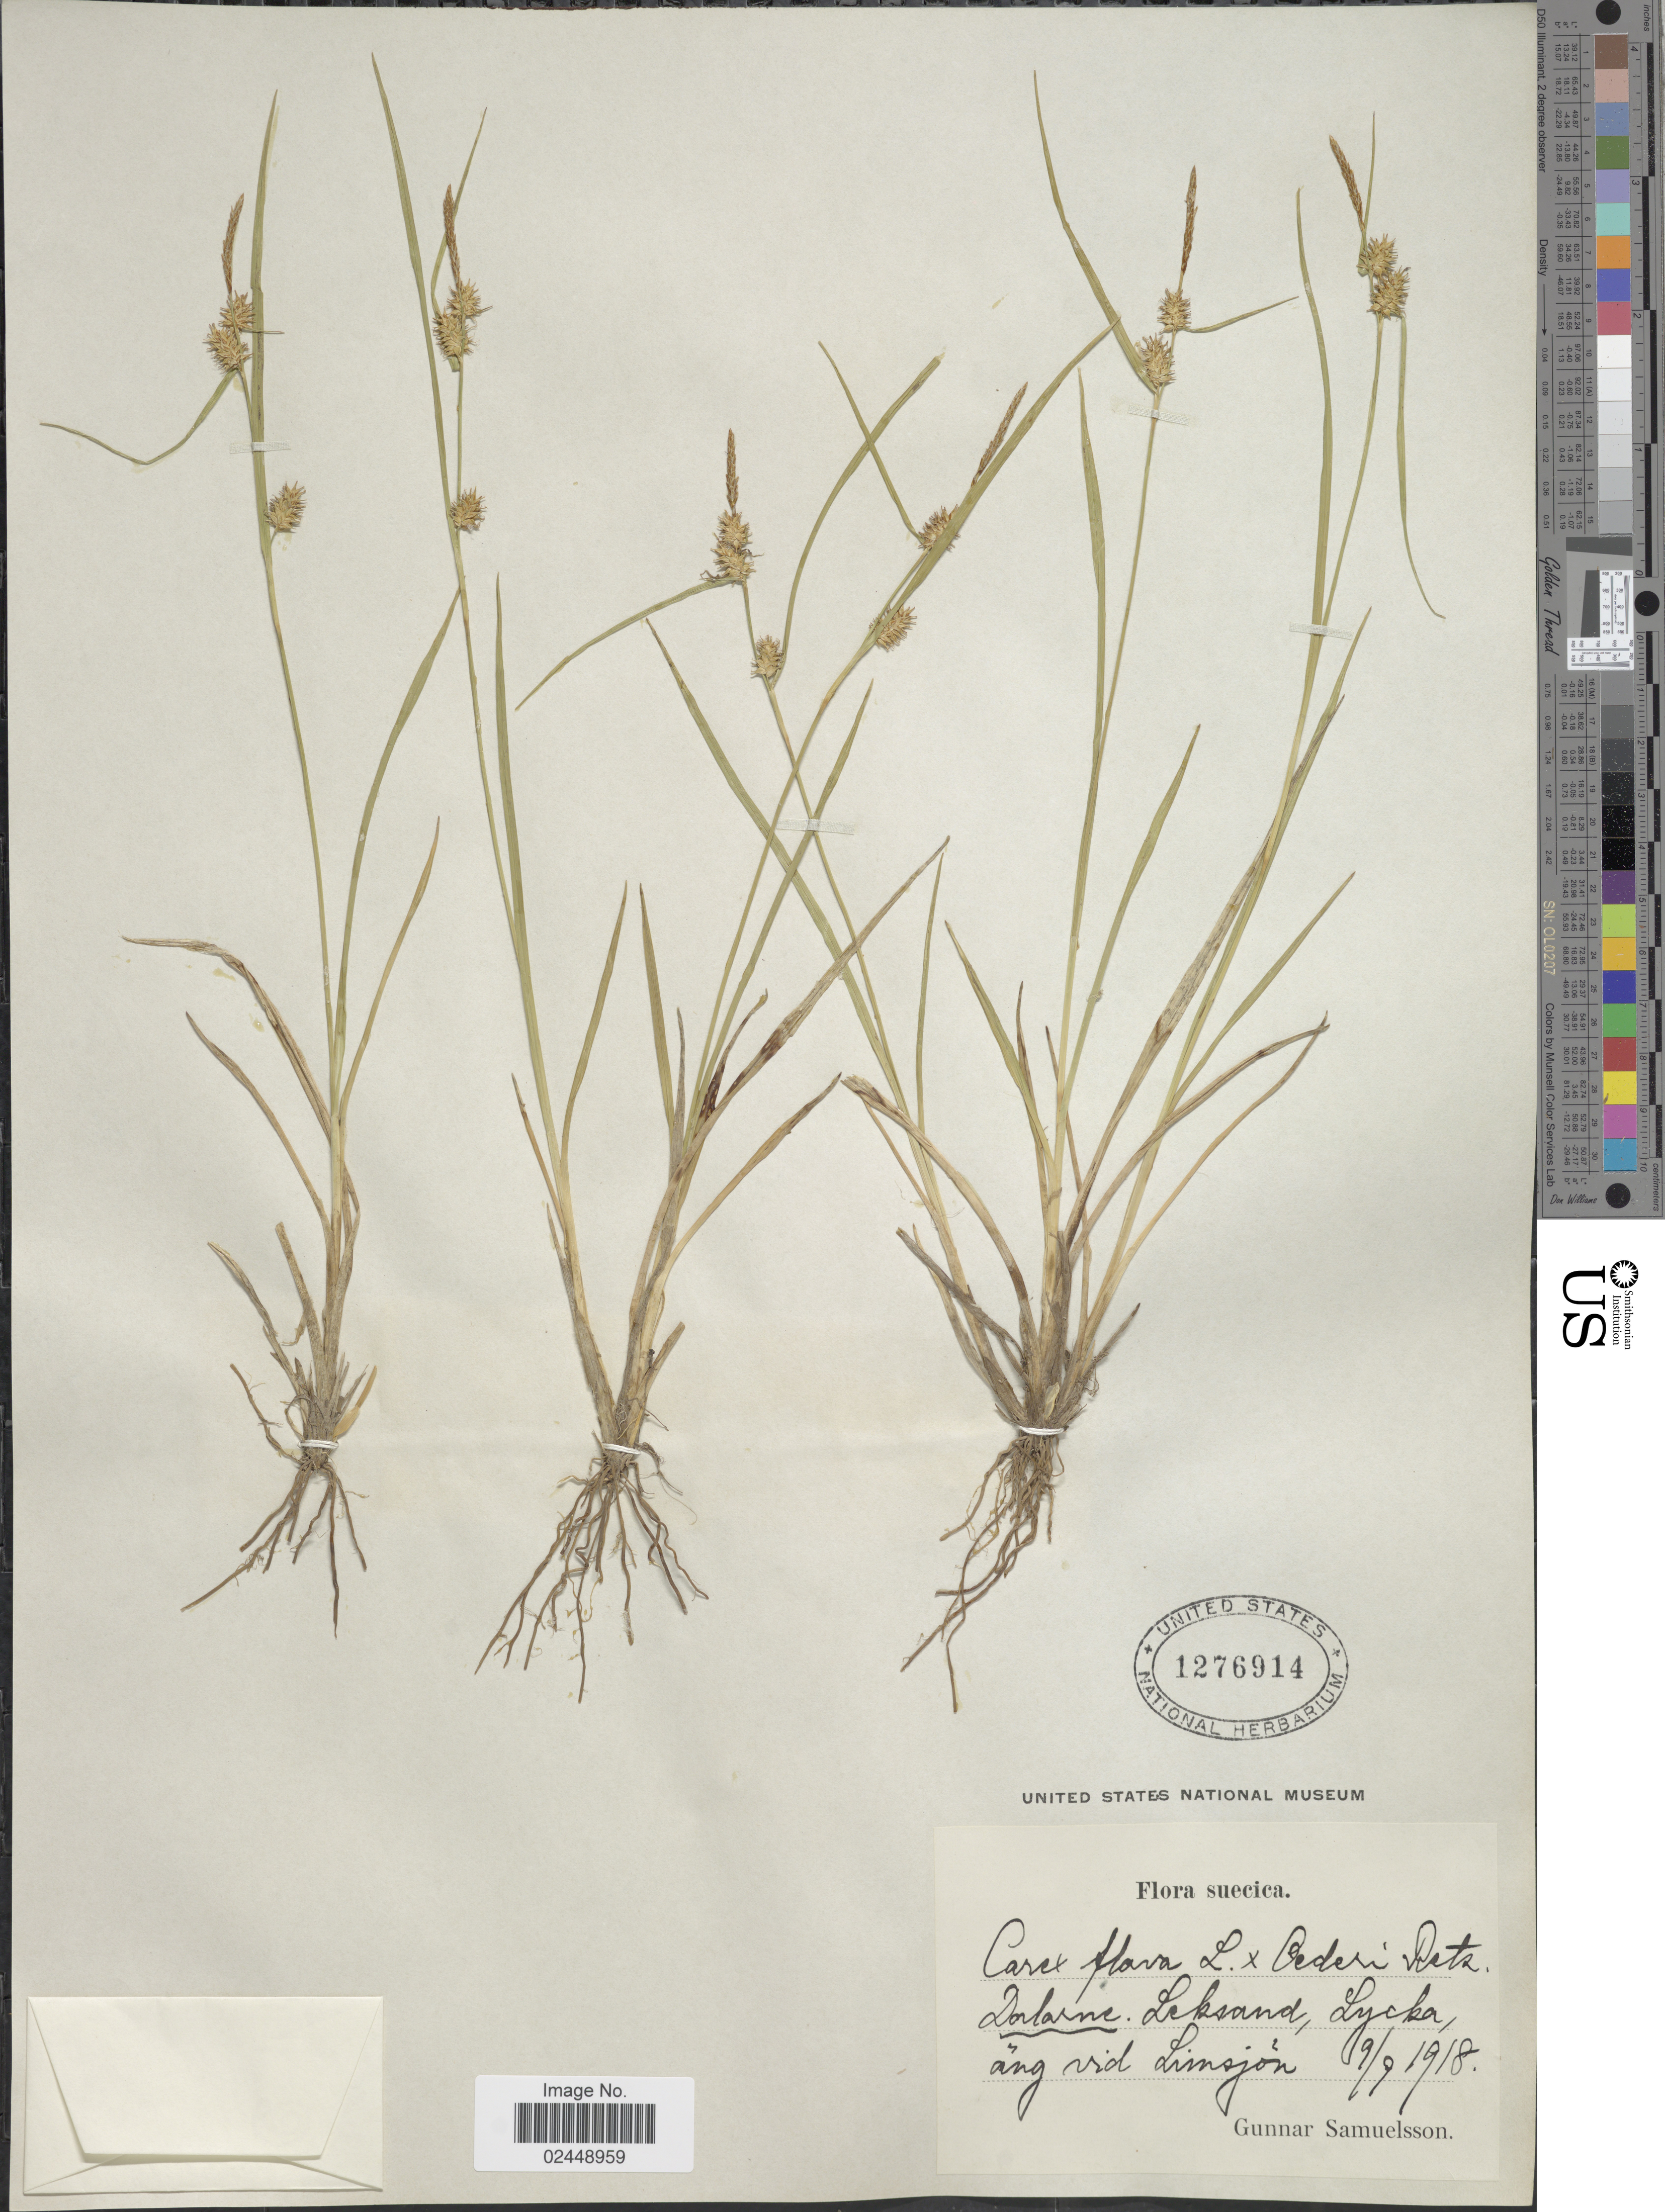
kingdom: Plantae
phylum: Tracheophyta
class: Liliopsida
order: Poales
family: Cyperaceae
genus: Carex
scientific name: Carex flava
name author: L.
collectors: G. Samuelsson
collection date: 1918-09-09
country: Sweden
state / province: Dalarna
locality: Leksand, Lucka and vid Limsjon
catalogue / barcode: US 1276914